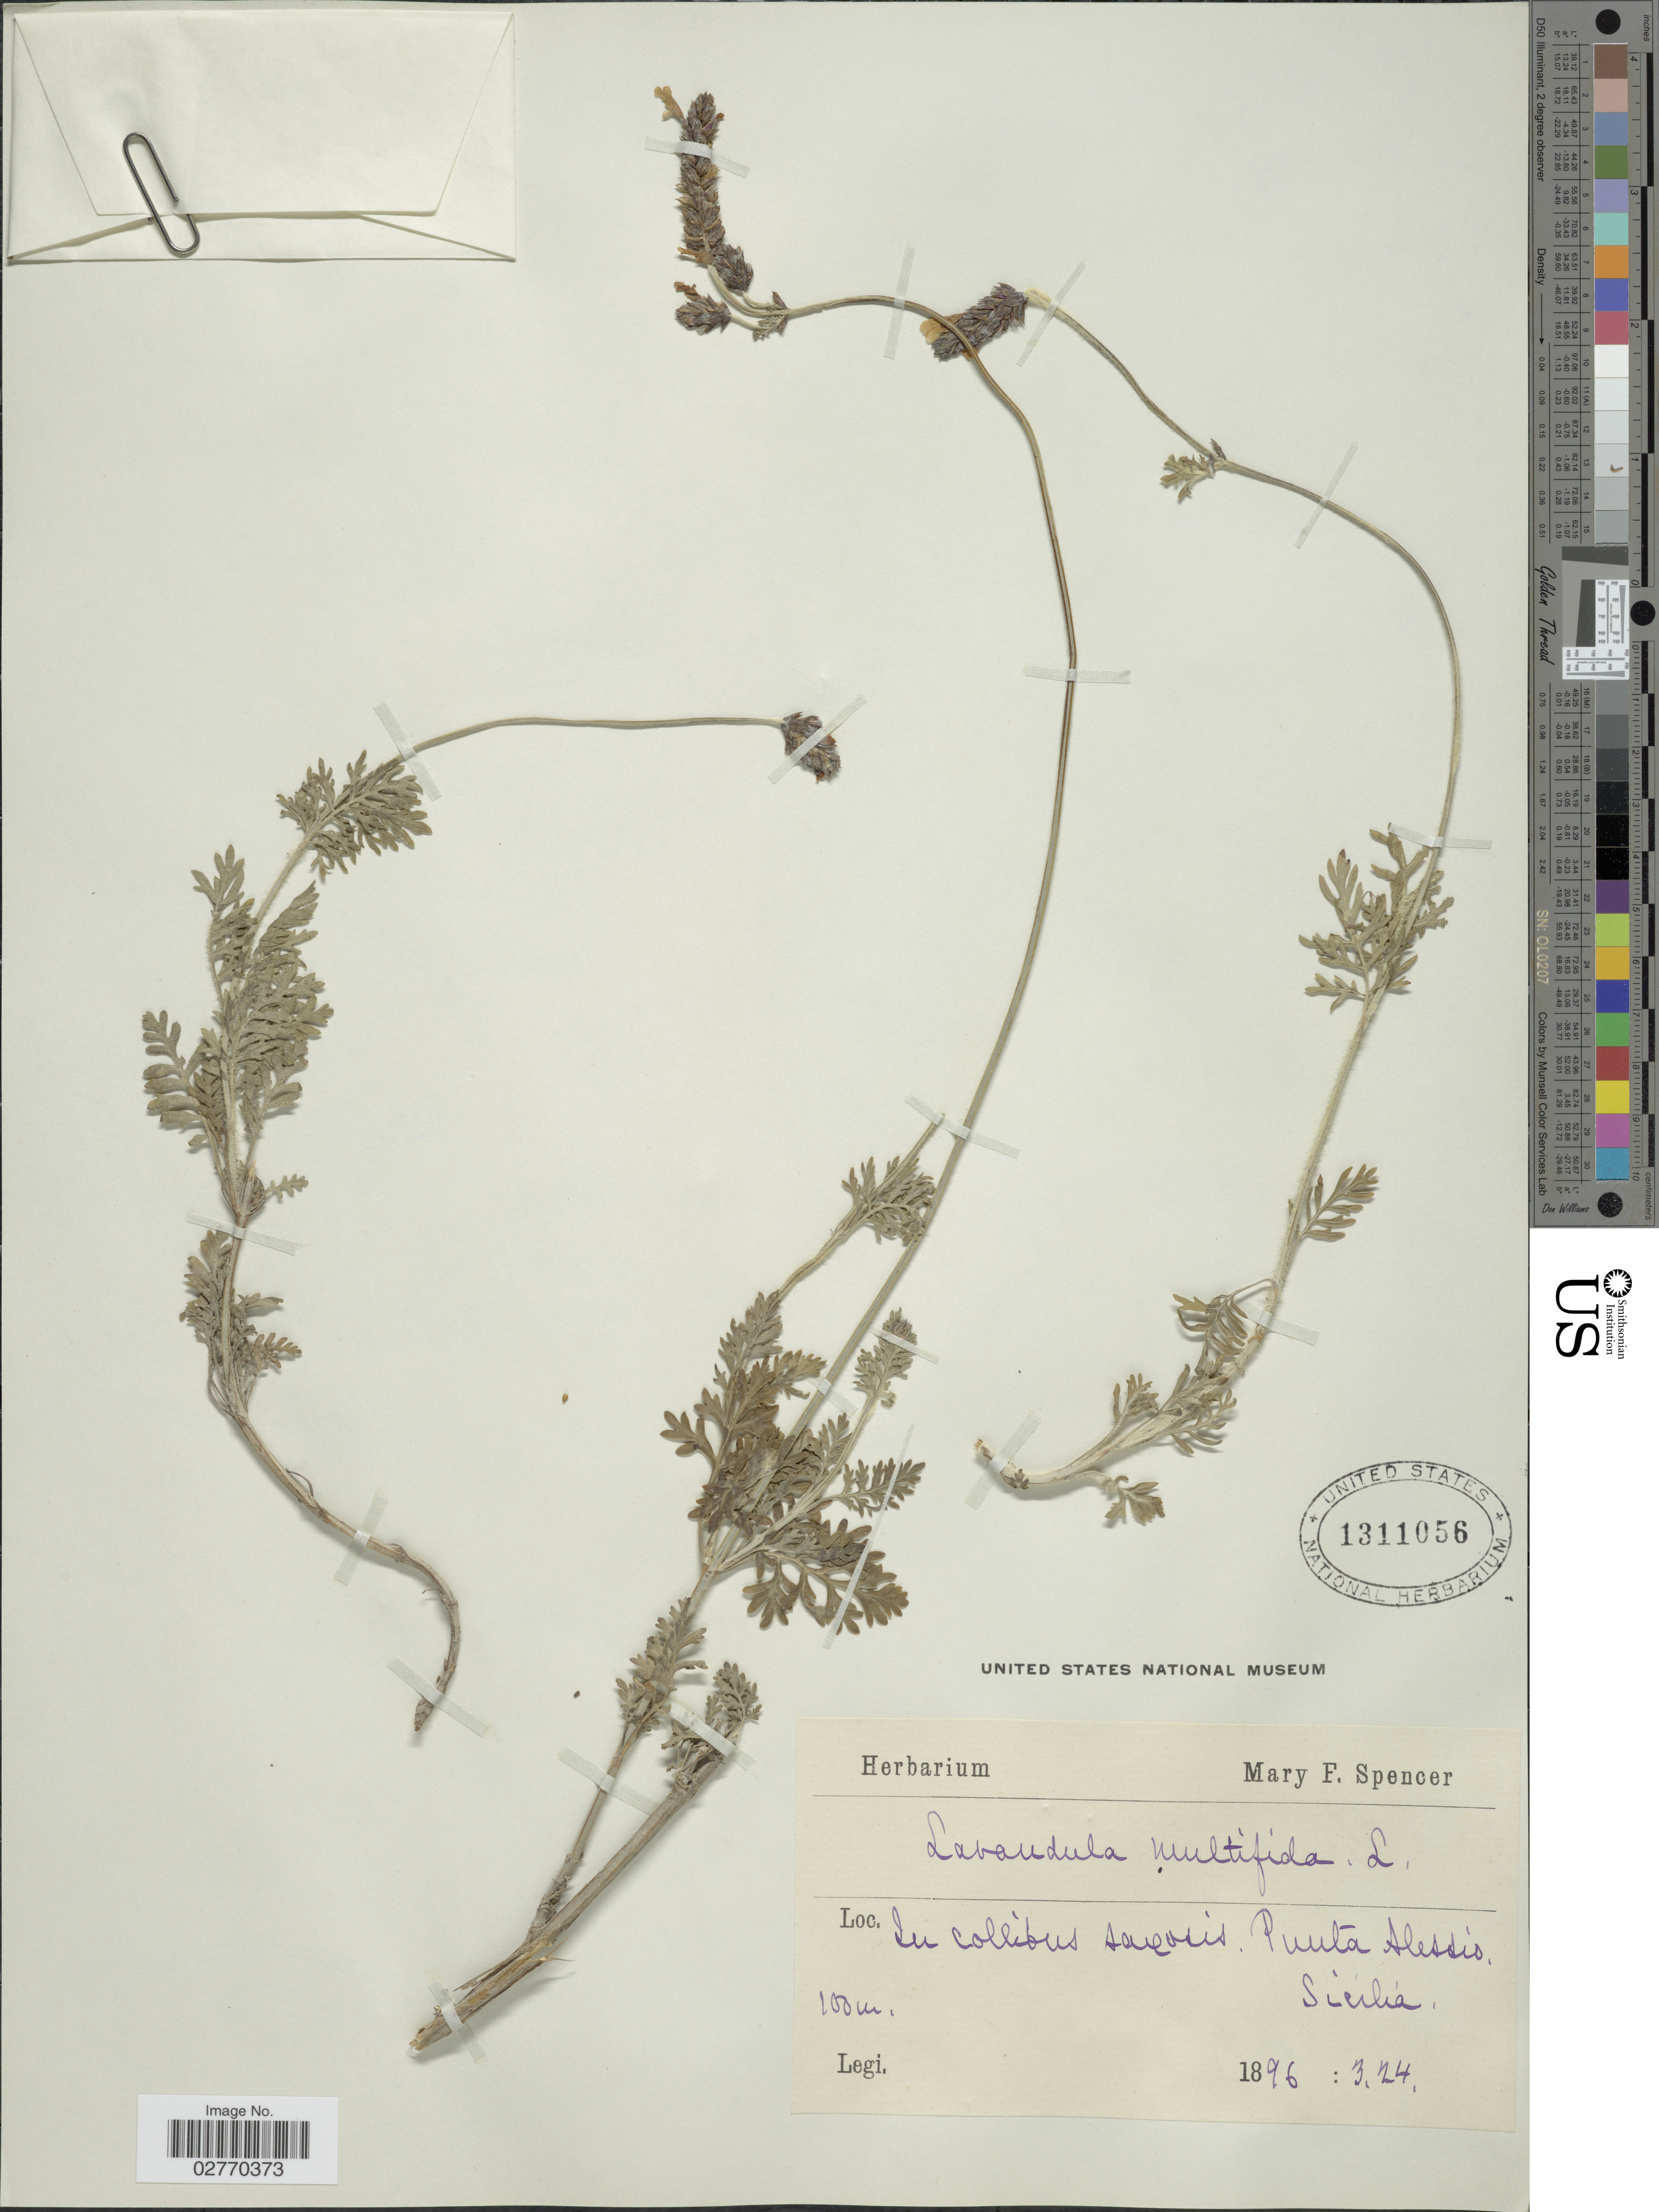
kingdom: Plantae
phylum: Tracheophyta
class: Magnoliopsida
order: Lamiales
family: Lamiaceae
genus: Lavandula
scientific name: Lavandula multifida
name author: L.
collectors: M. Spencer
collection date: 1896-03-24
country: Italy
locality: In collibus Sayosis [interpreted]. Puuta Alessio Sicilia.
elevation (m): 100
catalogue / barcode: US 1311056